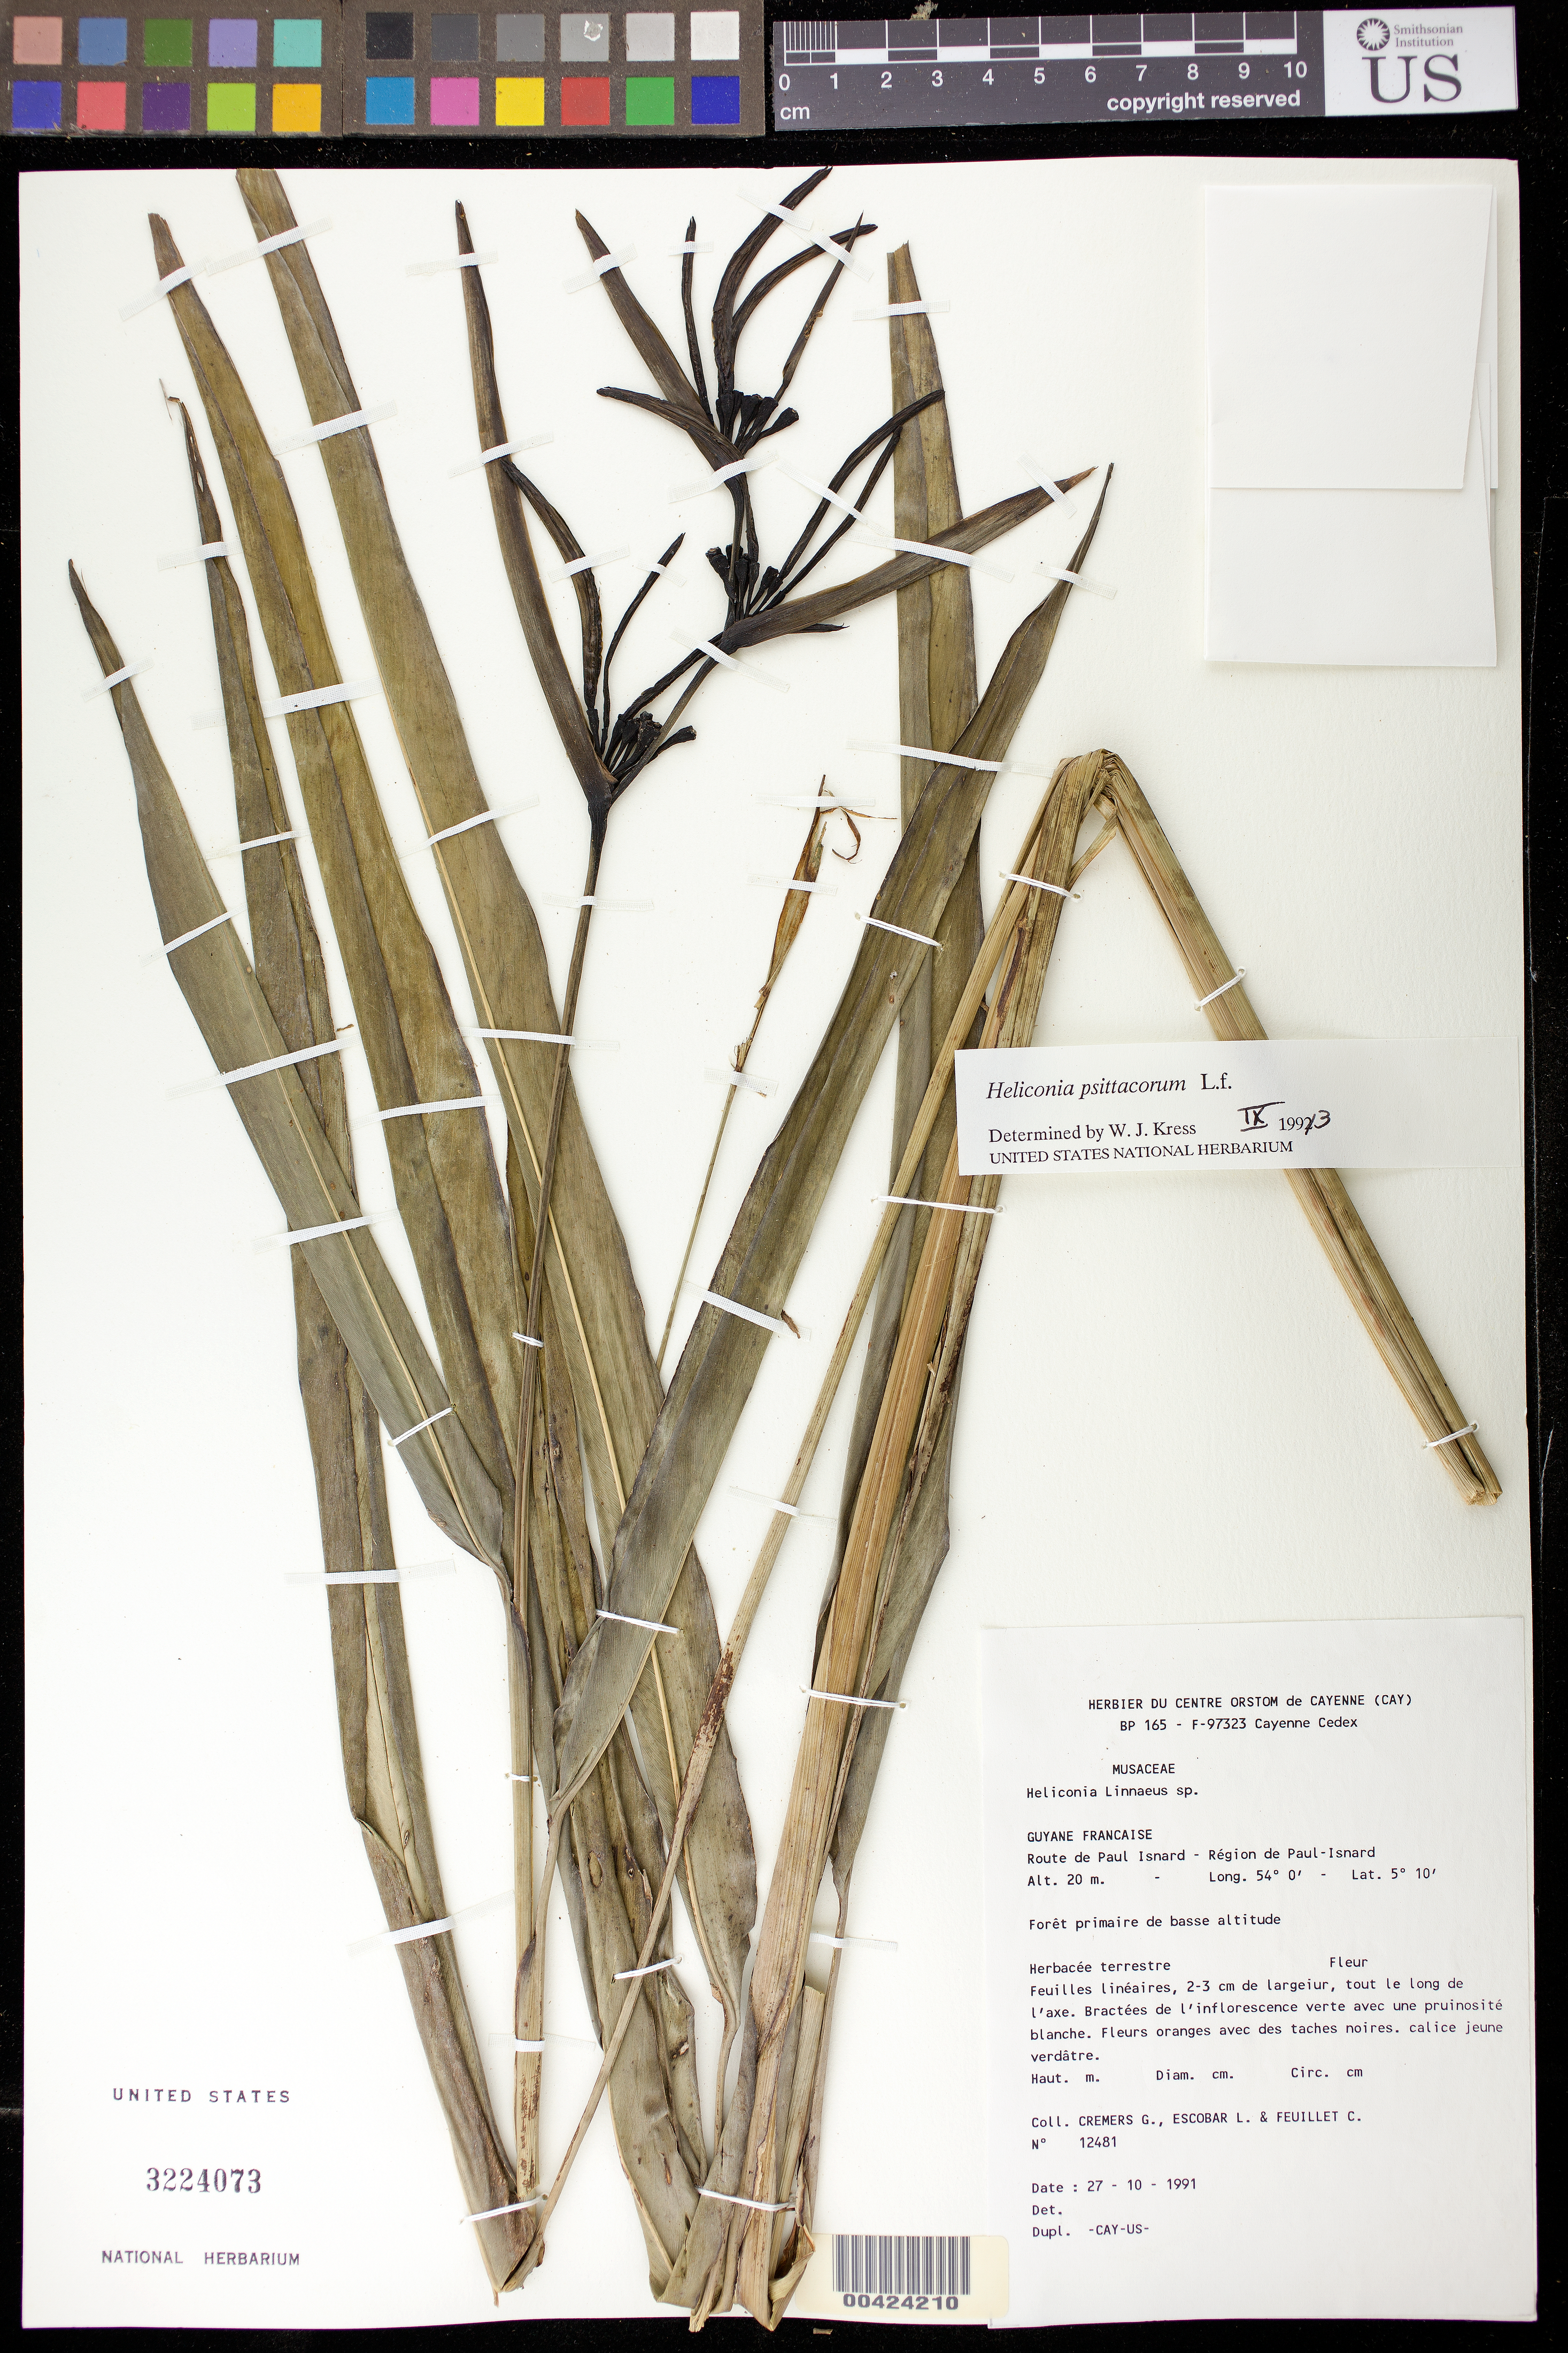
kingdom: Plantae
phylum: Tracheophyta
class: Liliopsida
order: Zingiberales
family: Heliconiaceae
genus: Heliconia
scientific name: Heliconia psittacorum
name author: L. f.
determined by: Kress, W. J., (US), Smithsonian Institution - National Museum of Natural History (UNITED STATES)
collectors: G. Cremers, L. Escobar & C. Feuillet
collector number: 12481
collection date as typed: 27 Oct 1991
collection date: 1991-10-27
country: French Guiana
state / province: Saint-Laurent-du-Maroni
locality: Route de paul isnard - region de paul isnard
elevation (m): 20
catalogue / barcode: US 3224073